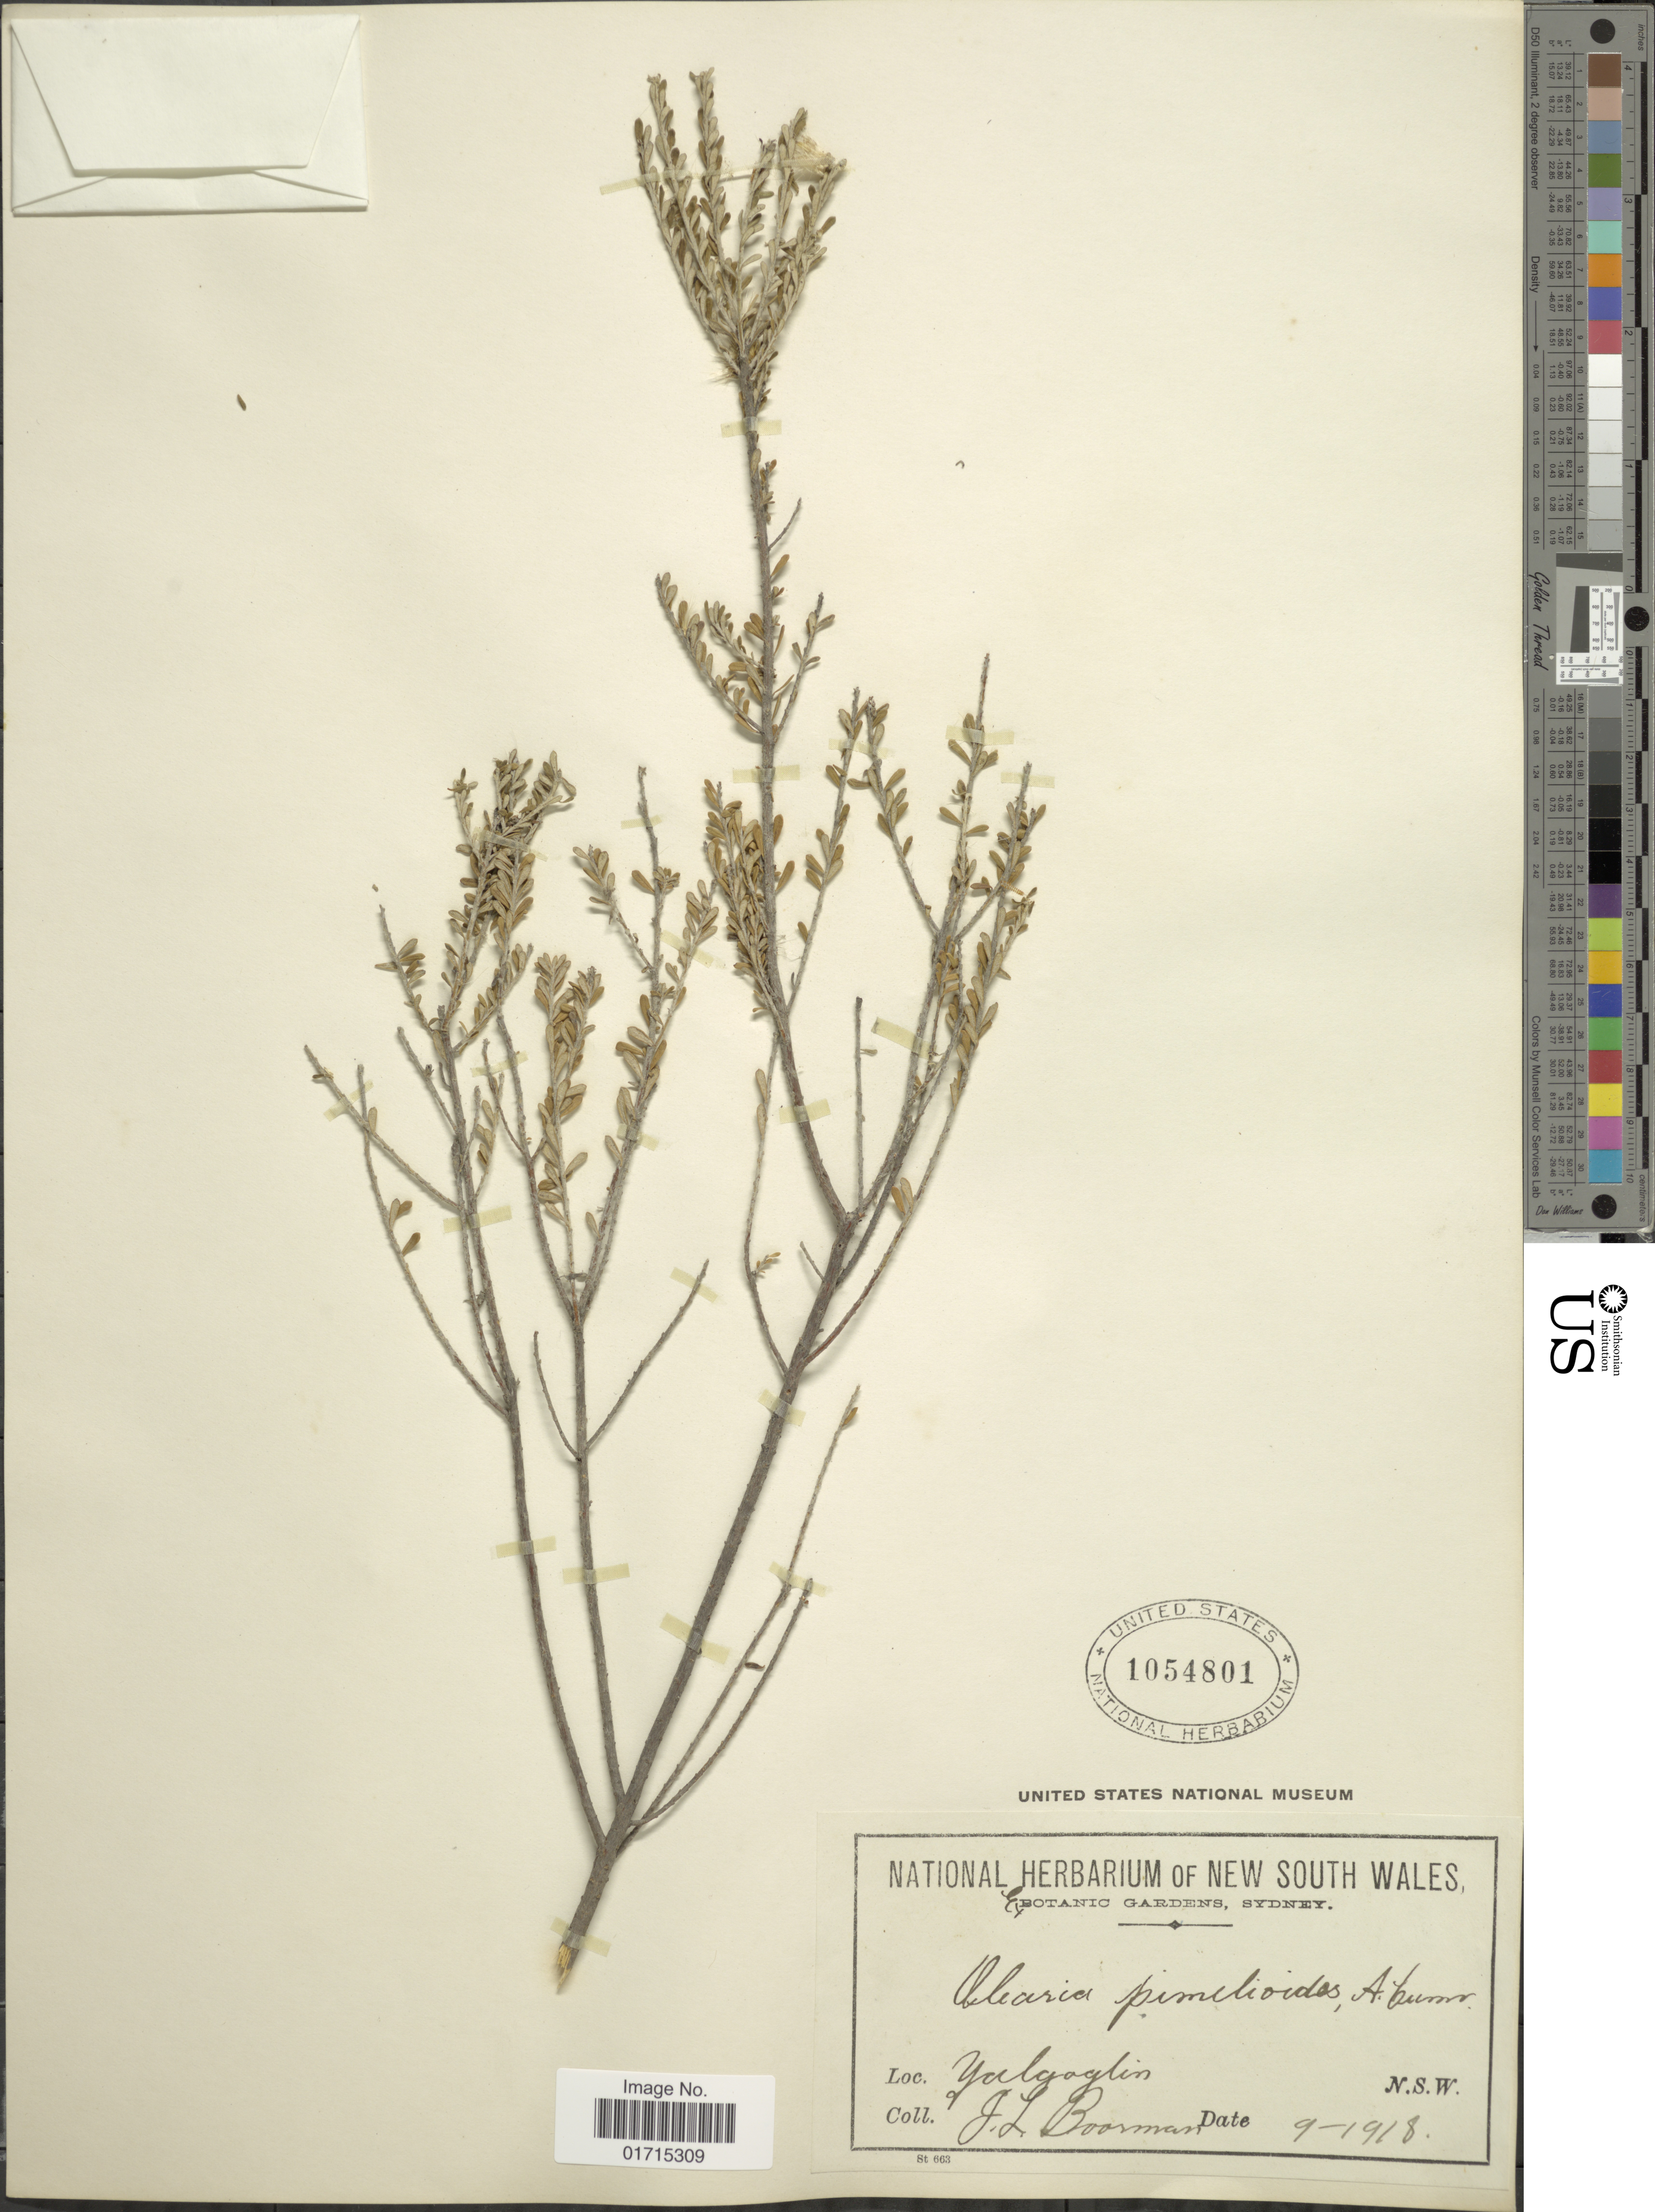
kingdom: Plantae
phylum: Tracheophyta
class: Magnoliopsida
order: Asterales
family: Asteraceae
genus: Olearia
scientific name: Olearia pimeleoides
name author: (DC.) Benth.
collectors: J. Boorman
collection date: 1918-09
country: Australia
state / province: New South Wales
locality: Yalgogrin.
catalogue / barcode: US 1054801